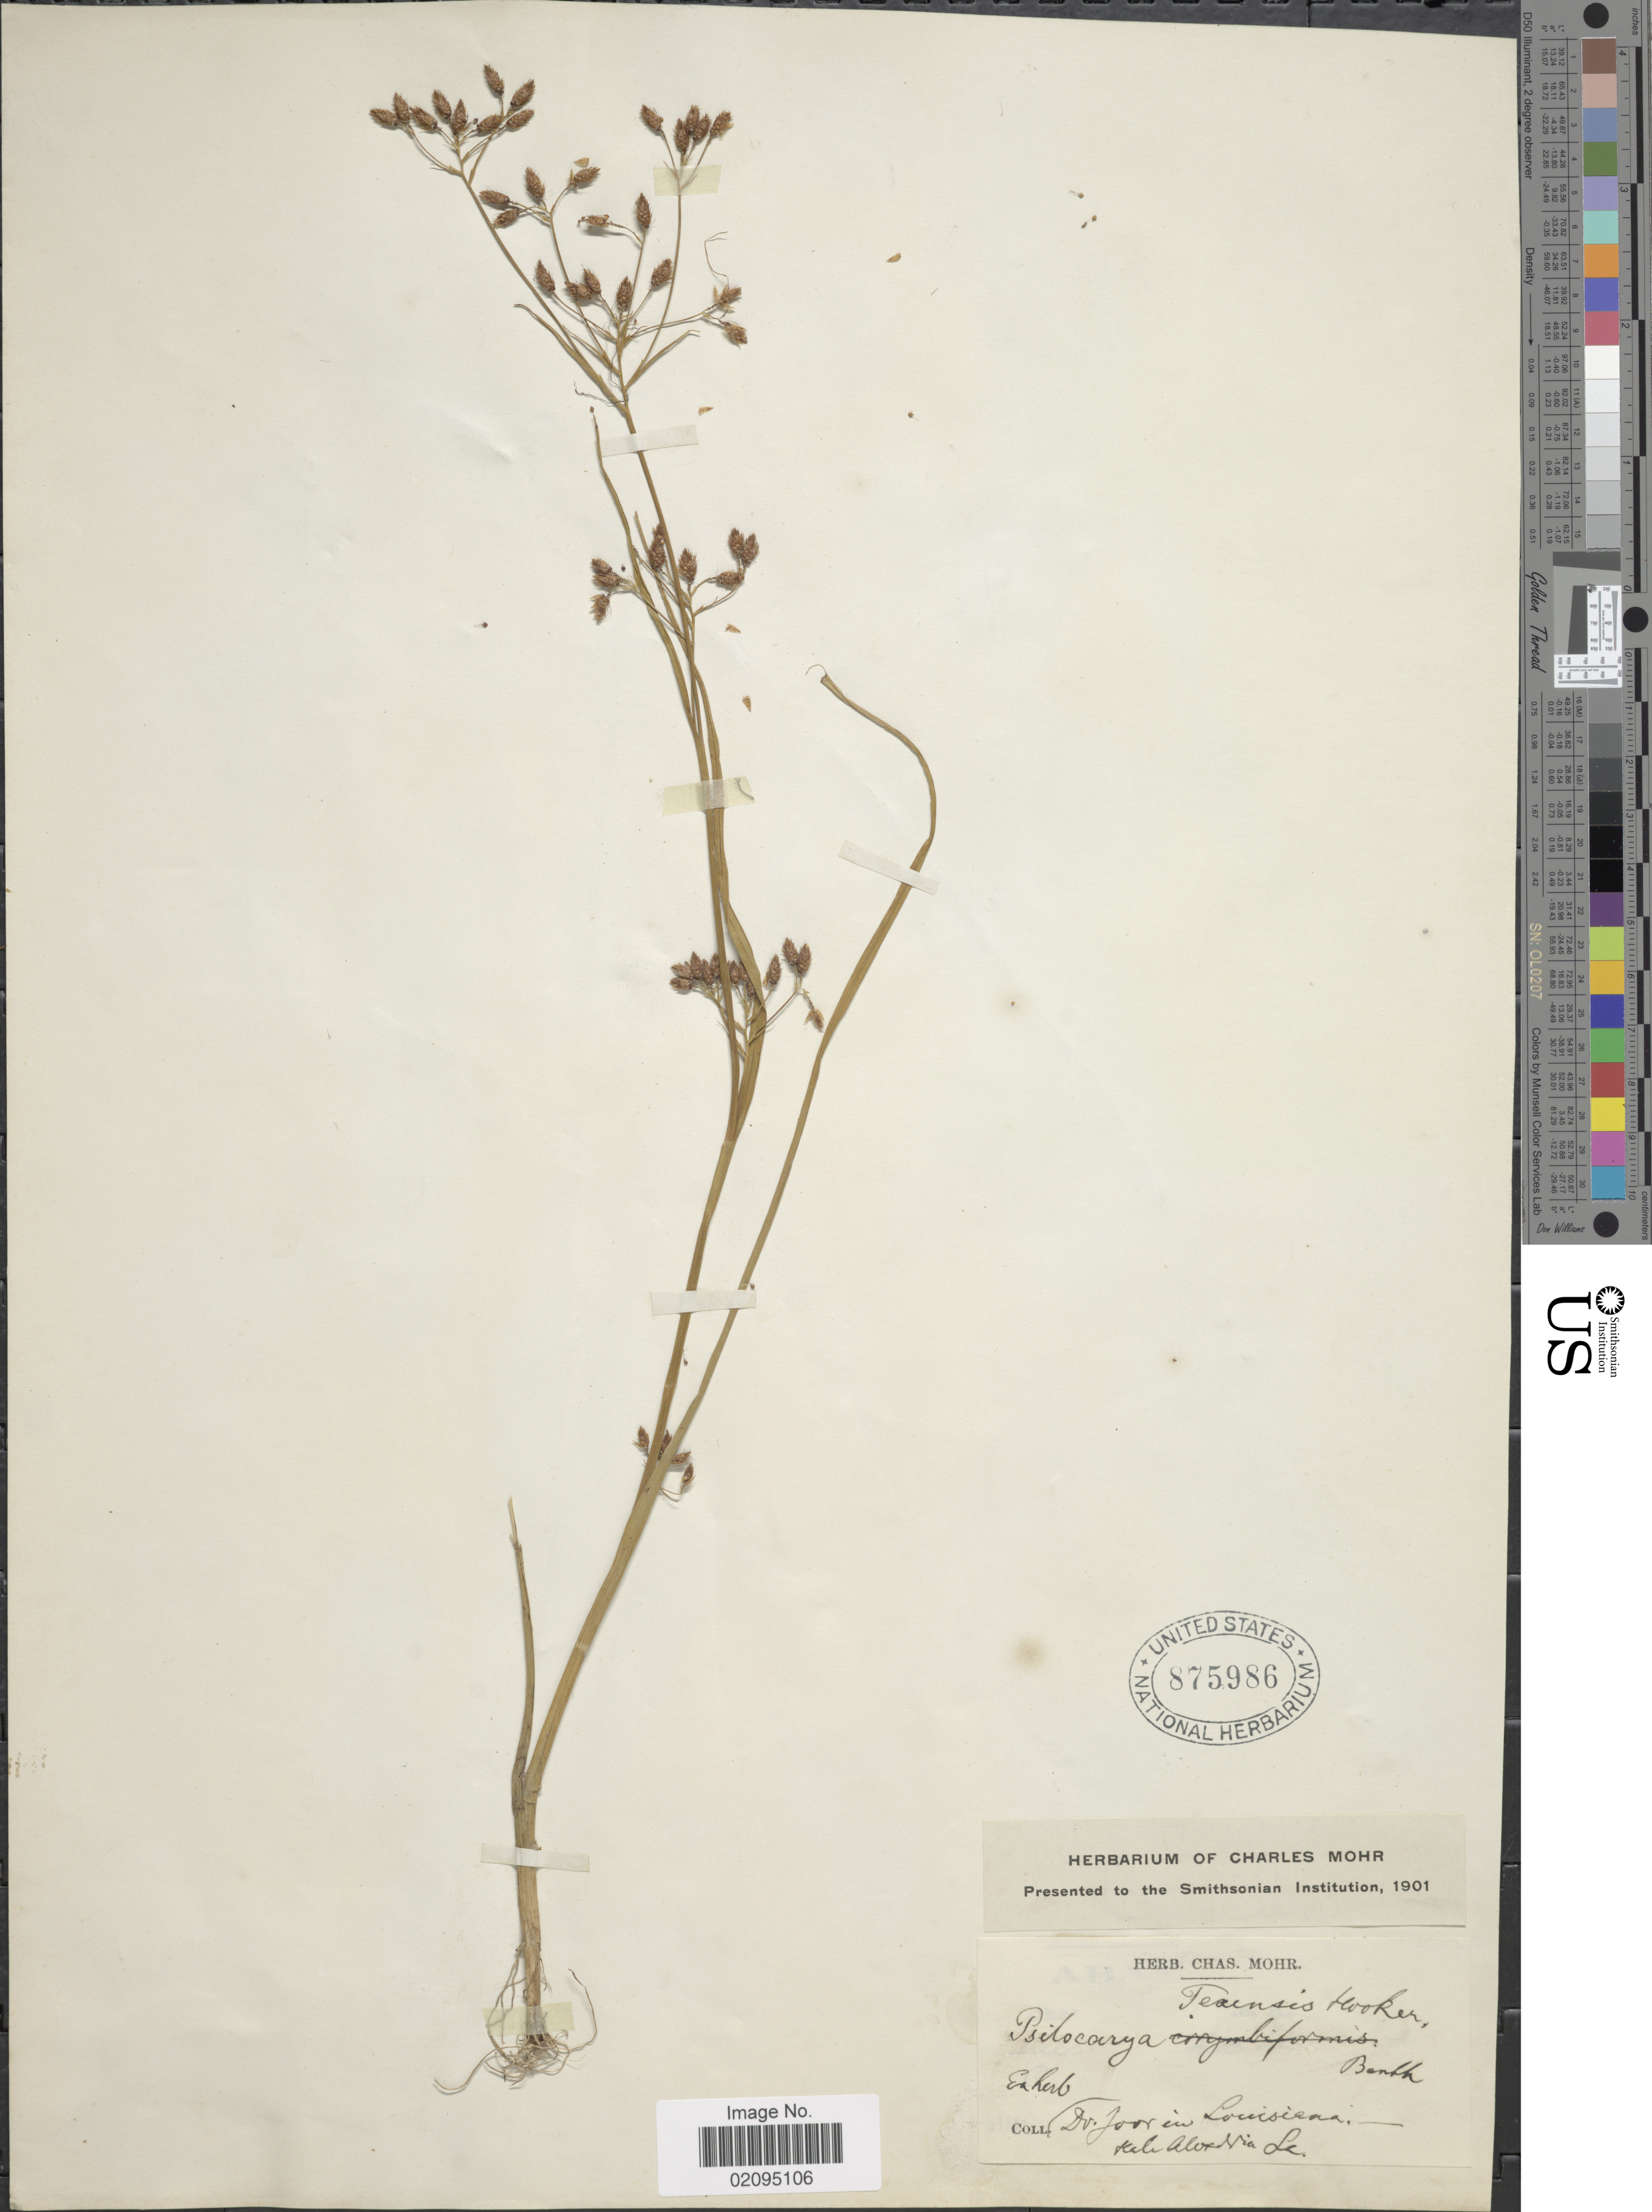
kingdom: Plantae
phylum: Tracheophyta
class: Liliopsida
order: Poales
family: Cyperaceae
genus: Rhynchospora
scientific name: Rhynchospora scirpoides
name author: (Torr.) Griseb.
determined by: Strong, Mark T., (BOT), Smithsonian Institution - National Museum of Natural History (UNITED STATES)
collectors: -. Joor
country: United States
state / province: Louisiana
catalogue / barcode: US 875986